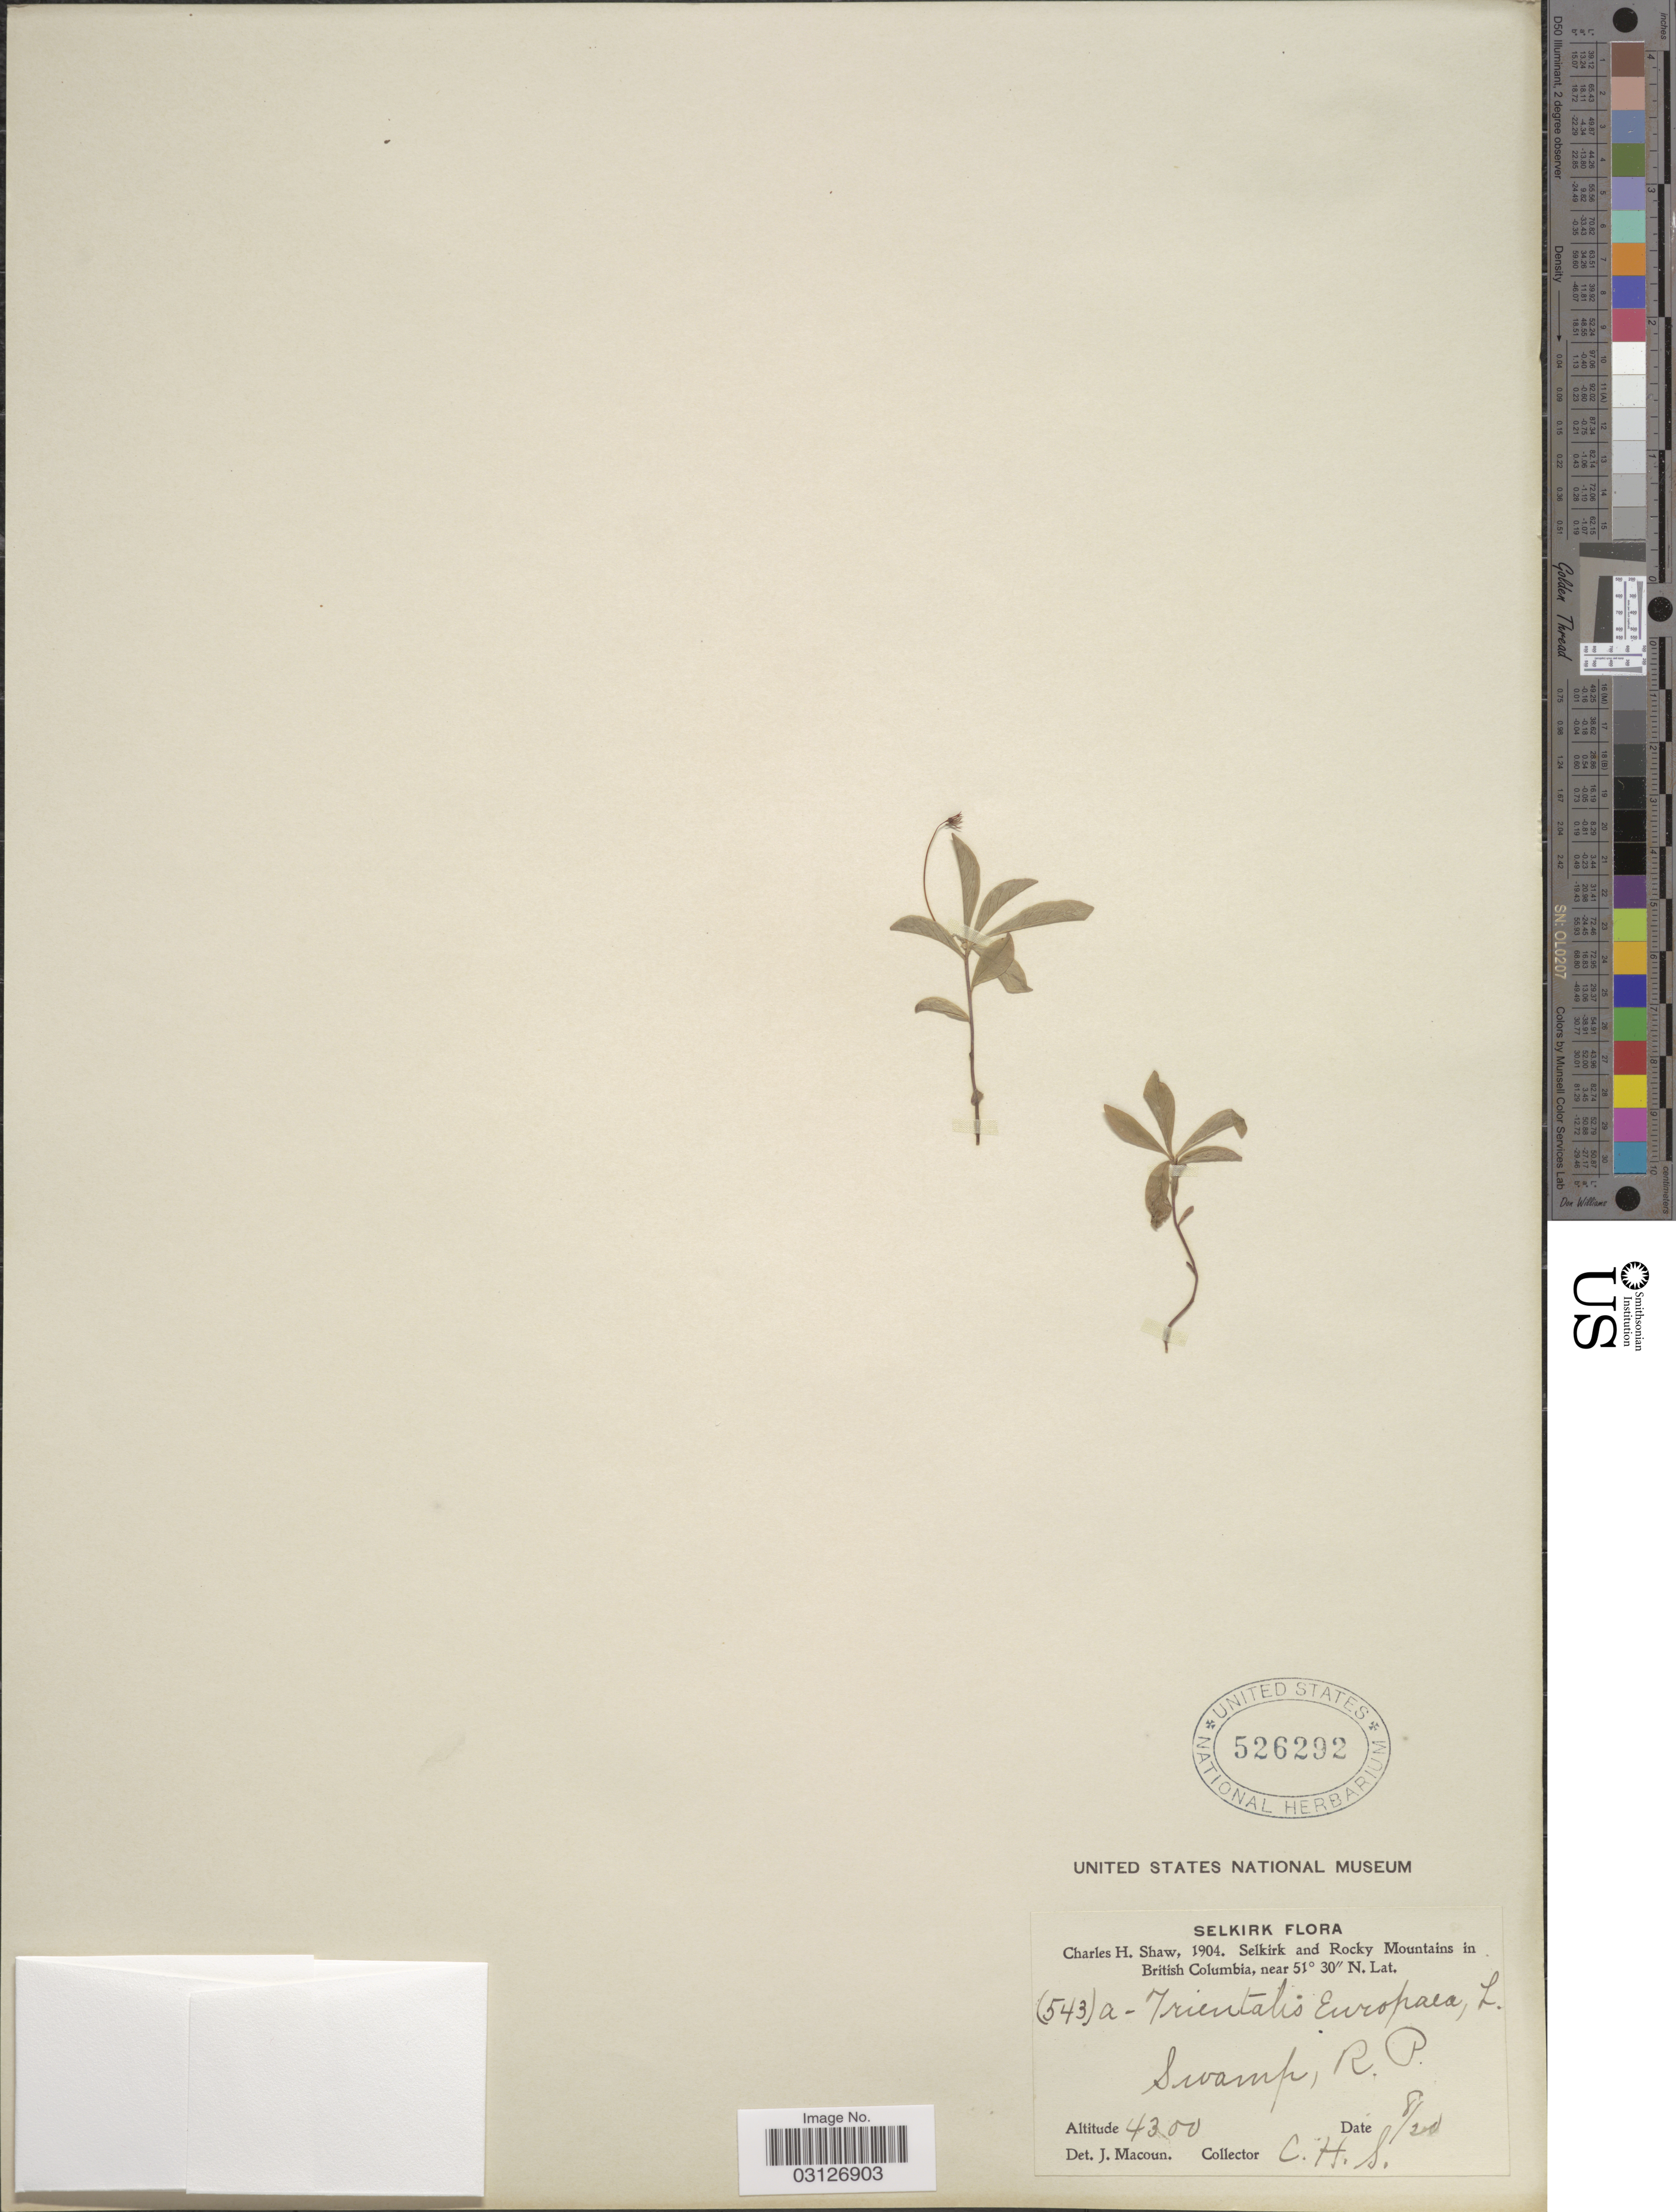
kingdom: Plantae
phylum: Tracheophyta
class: Magnoliopsida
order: Ericales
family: Primulaceae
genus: Trientalis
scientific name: Trientalis arctica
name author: Fisch. ex Hook.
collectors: C. H. Shaw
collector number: (543)a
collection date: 1904-08-20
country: Canada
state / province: British Columbia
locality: Selkirk and Rocky Mountains. R. P.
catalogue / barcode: US 526292